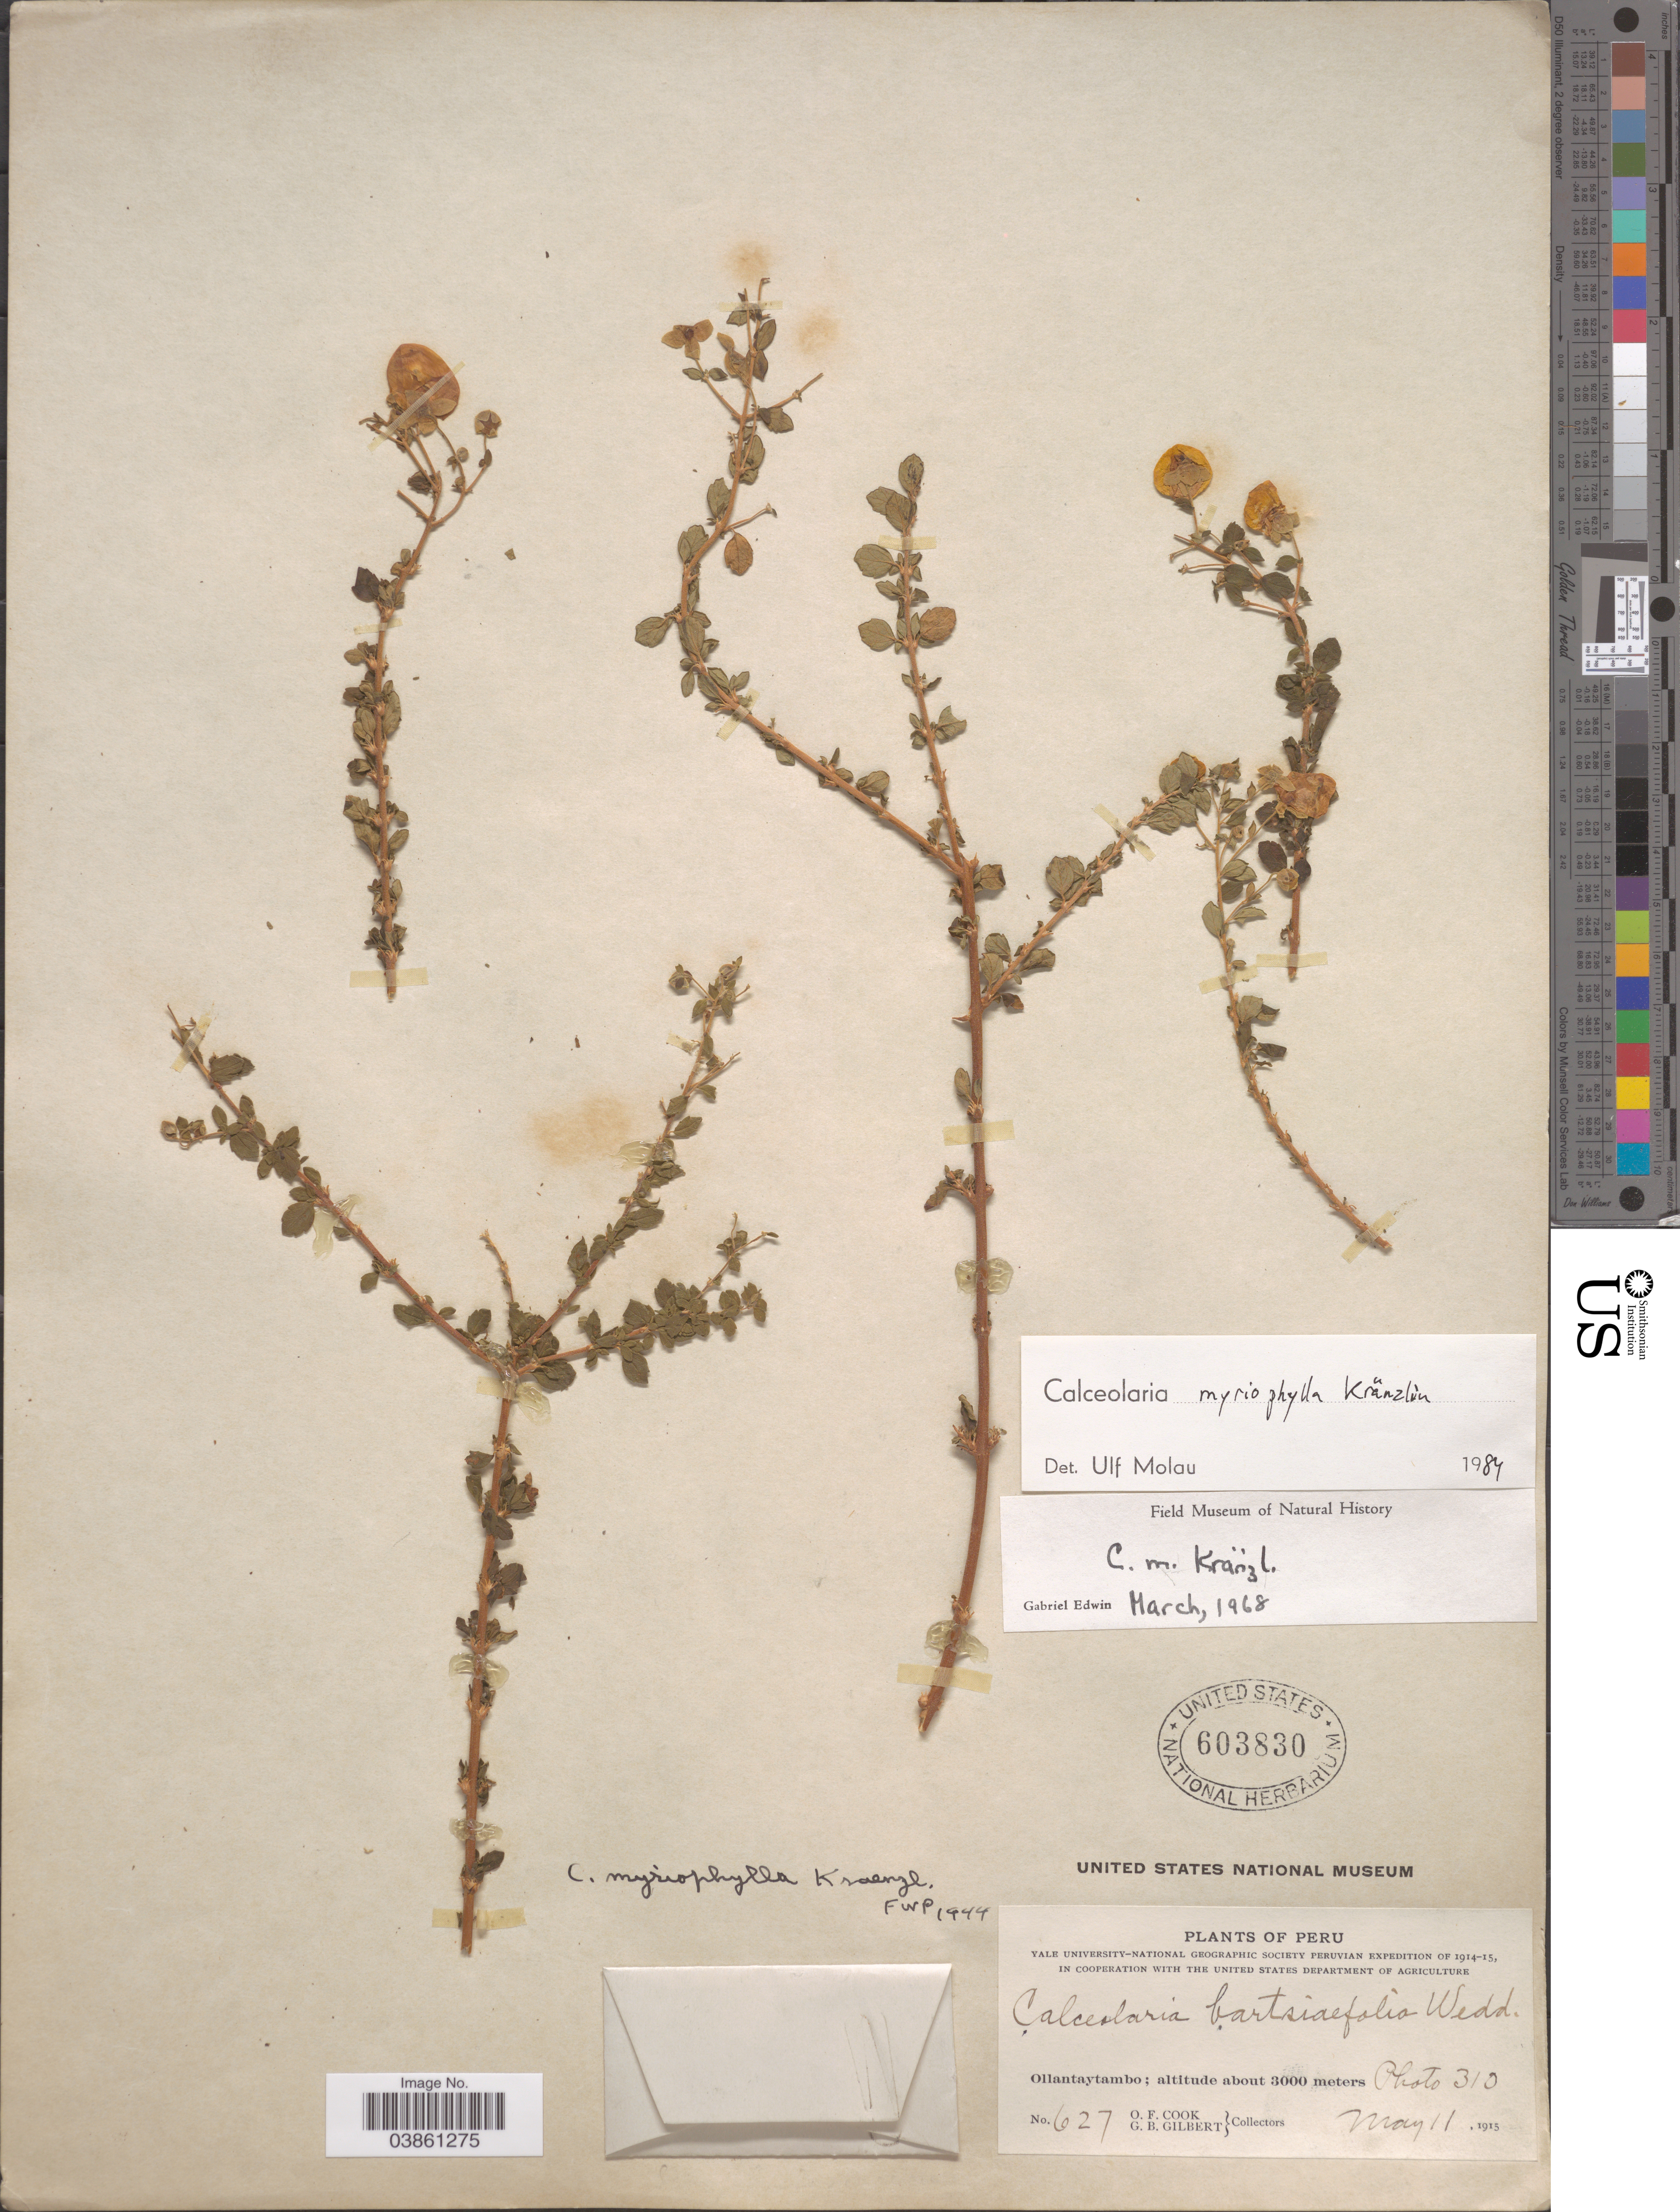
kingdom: Plantae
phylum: Tracheophyta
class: Magnoliopsida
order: Lamiales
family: Calceolariaceae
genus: Calceolaria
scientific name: Calceolaria myriophylla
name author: Kraenzl.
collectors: O. F. Cook & G. B. Gilbert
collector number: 627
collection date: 1915-05-11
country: Peru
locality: Ollantaytambo.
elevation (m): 3000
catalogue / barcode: US 603830